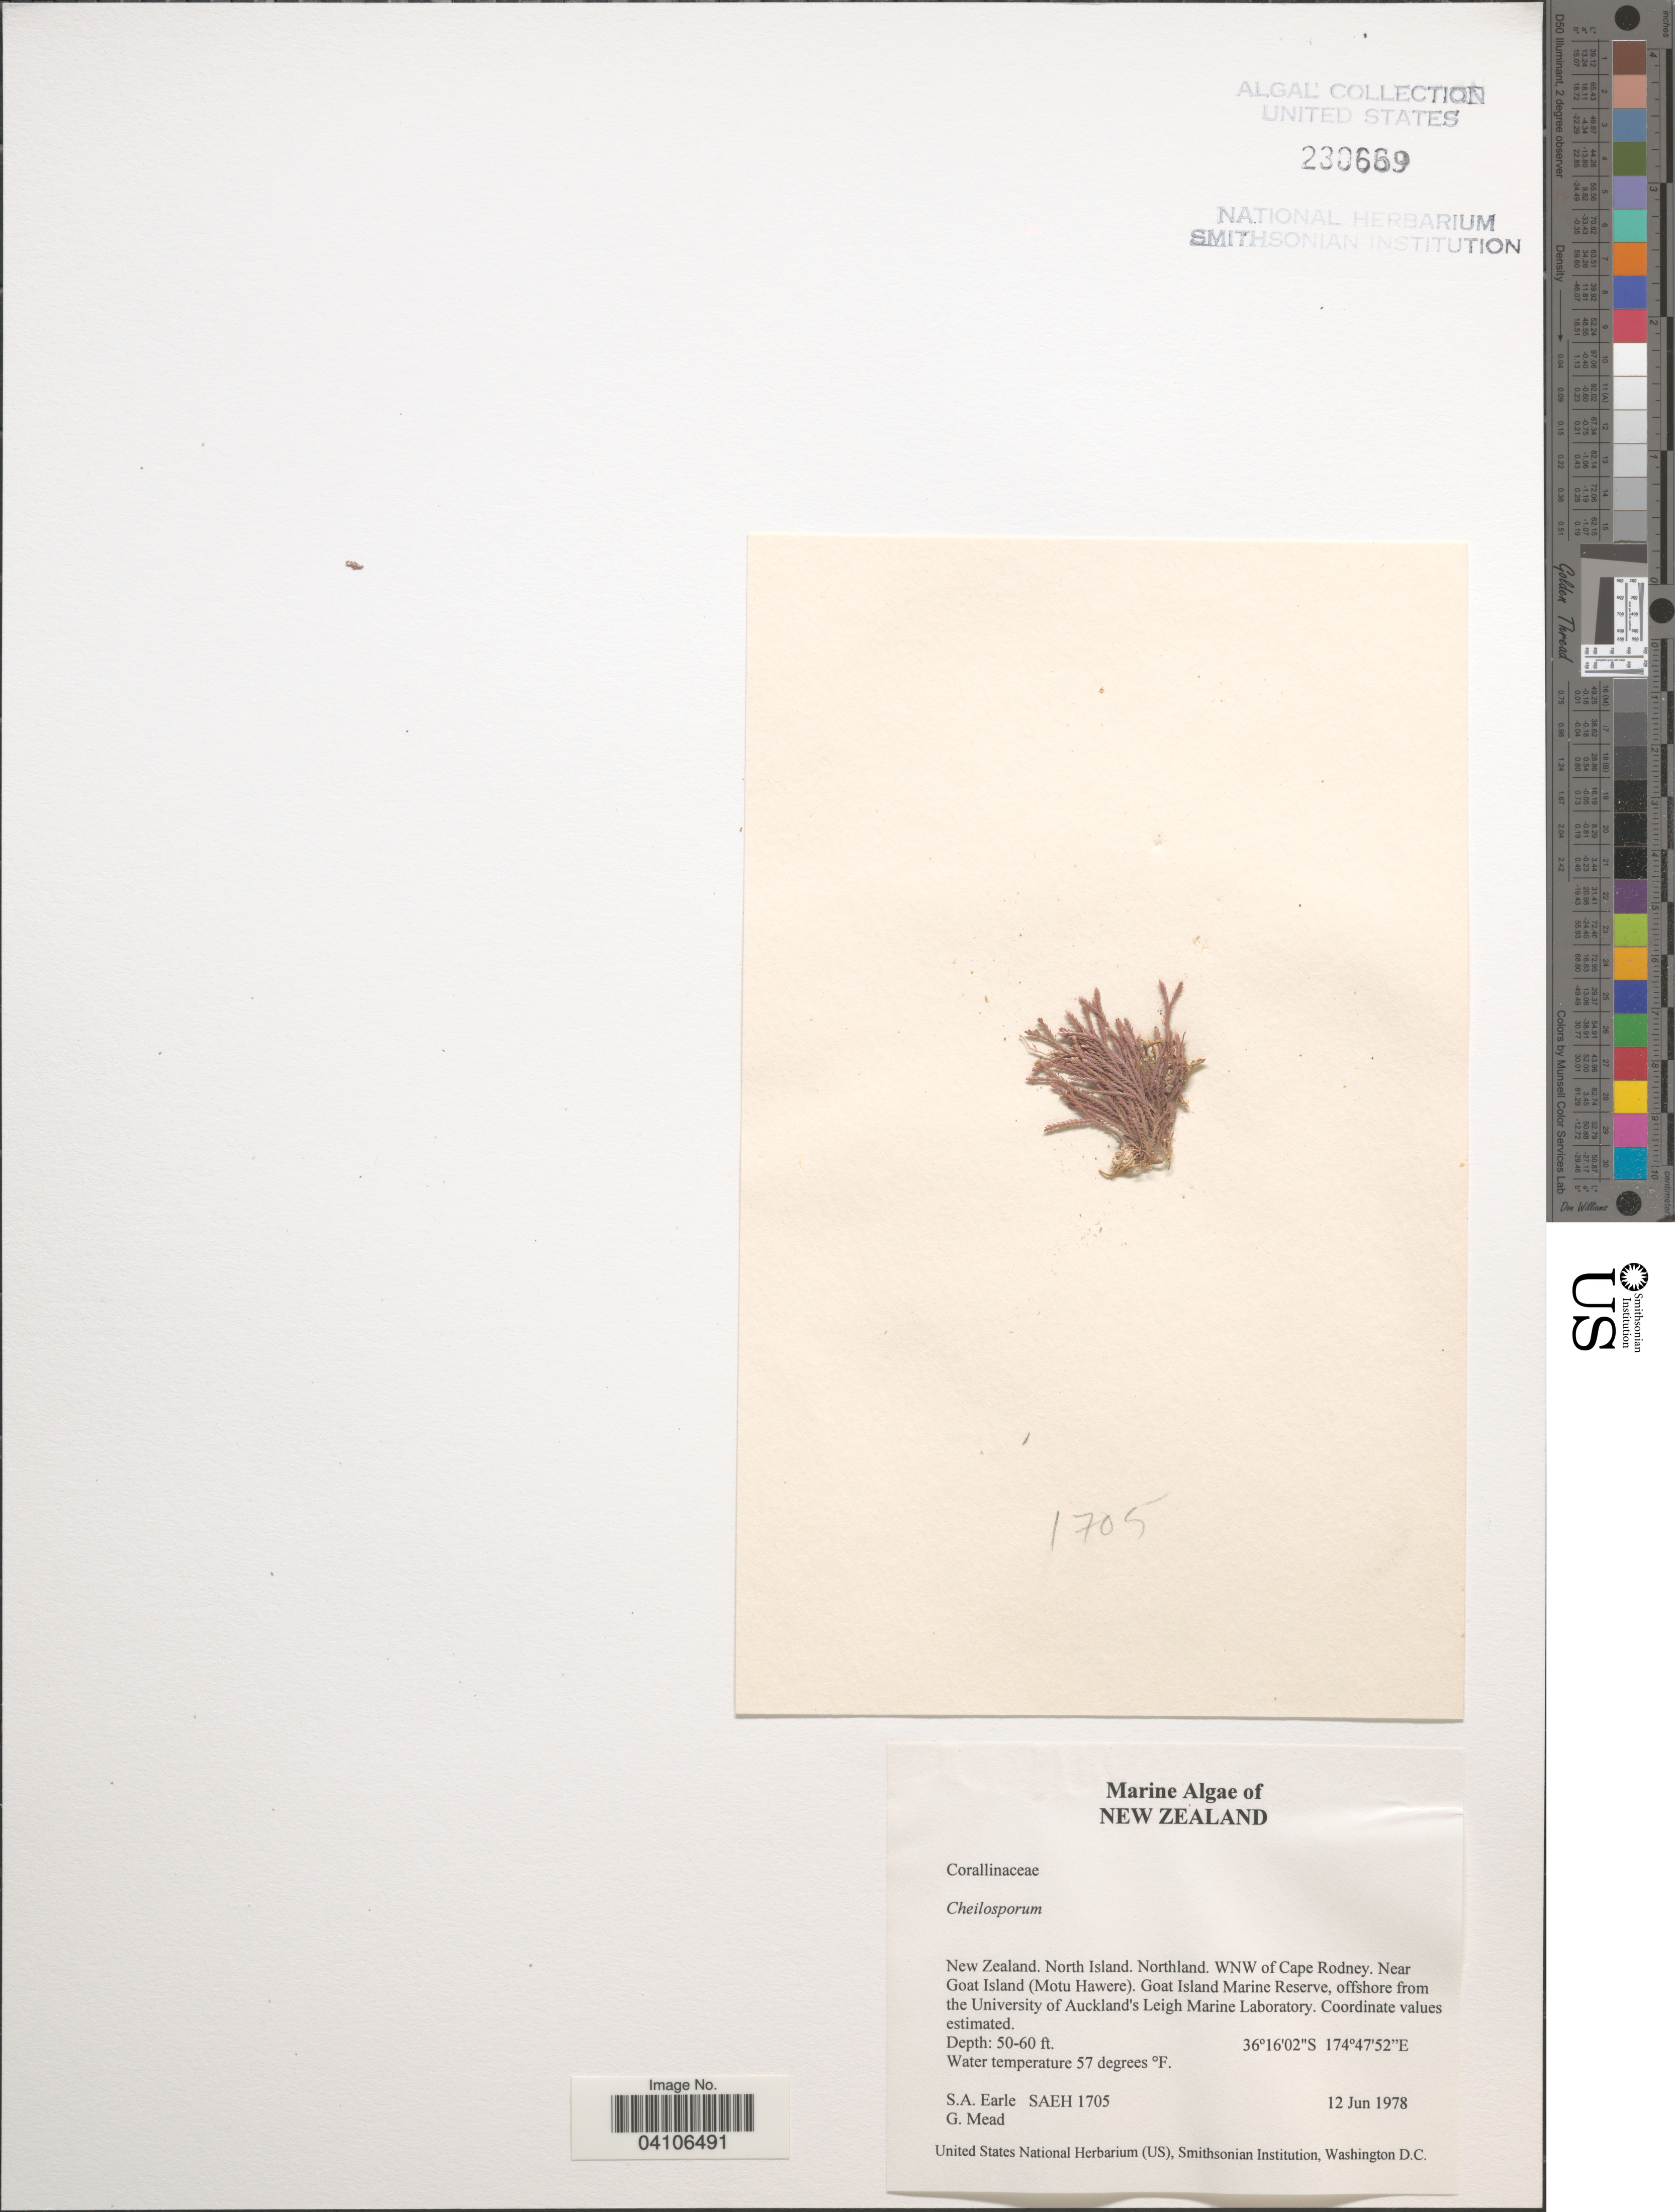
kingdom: Plantae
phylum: Rhodophyta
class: Florideophyceae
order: Corallinales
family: Corallinaceae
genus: Cheilosporum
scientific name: Cheilosporum sp.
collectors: S. A. Earle & G. Mead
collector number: SAEH1705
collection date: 1978-06-12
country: New Zealand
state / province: Northland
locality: North Island. WNW of Cape Rodney. Near Goat Island (Motu Hawere). Goat Island Marine Reserve, offshore from the University of Auckland's Leigh Marine Laboratory.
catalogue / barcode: US 230669